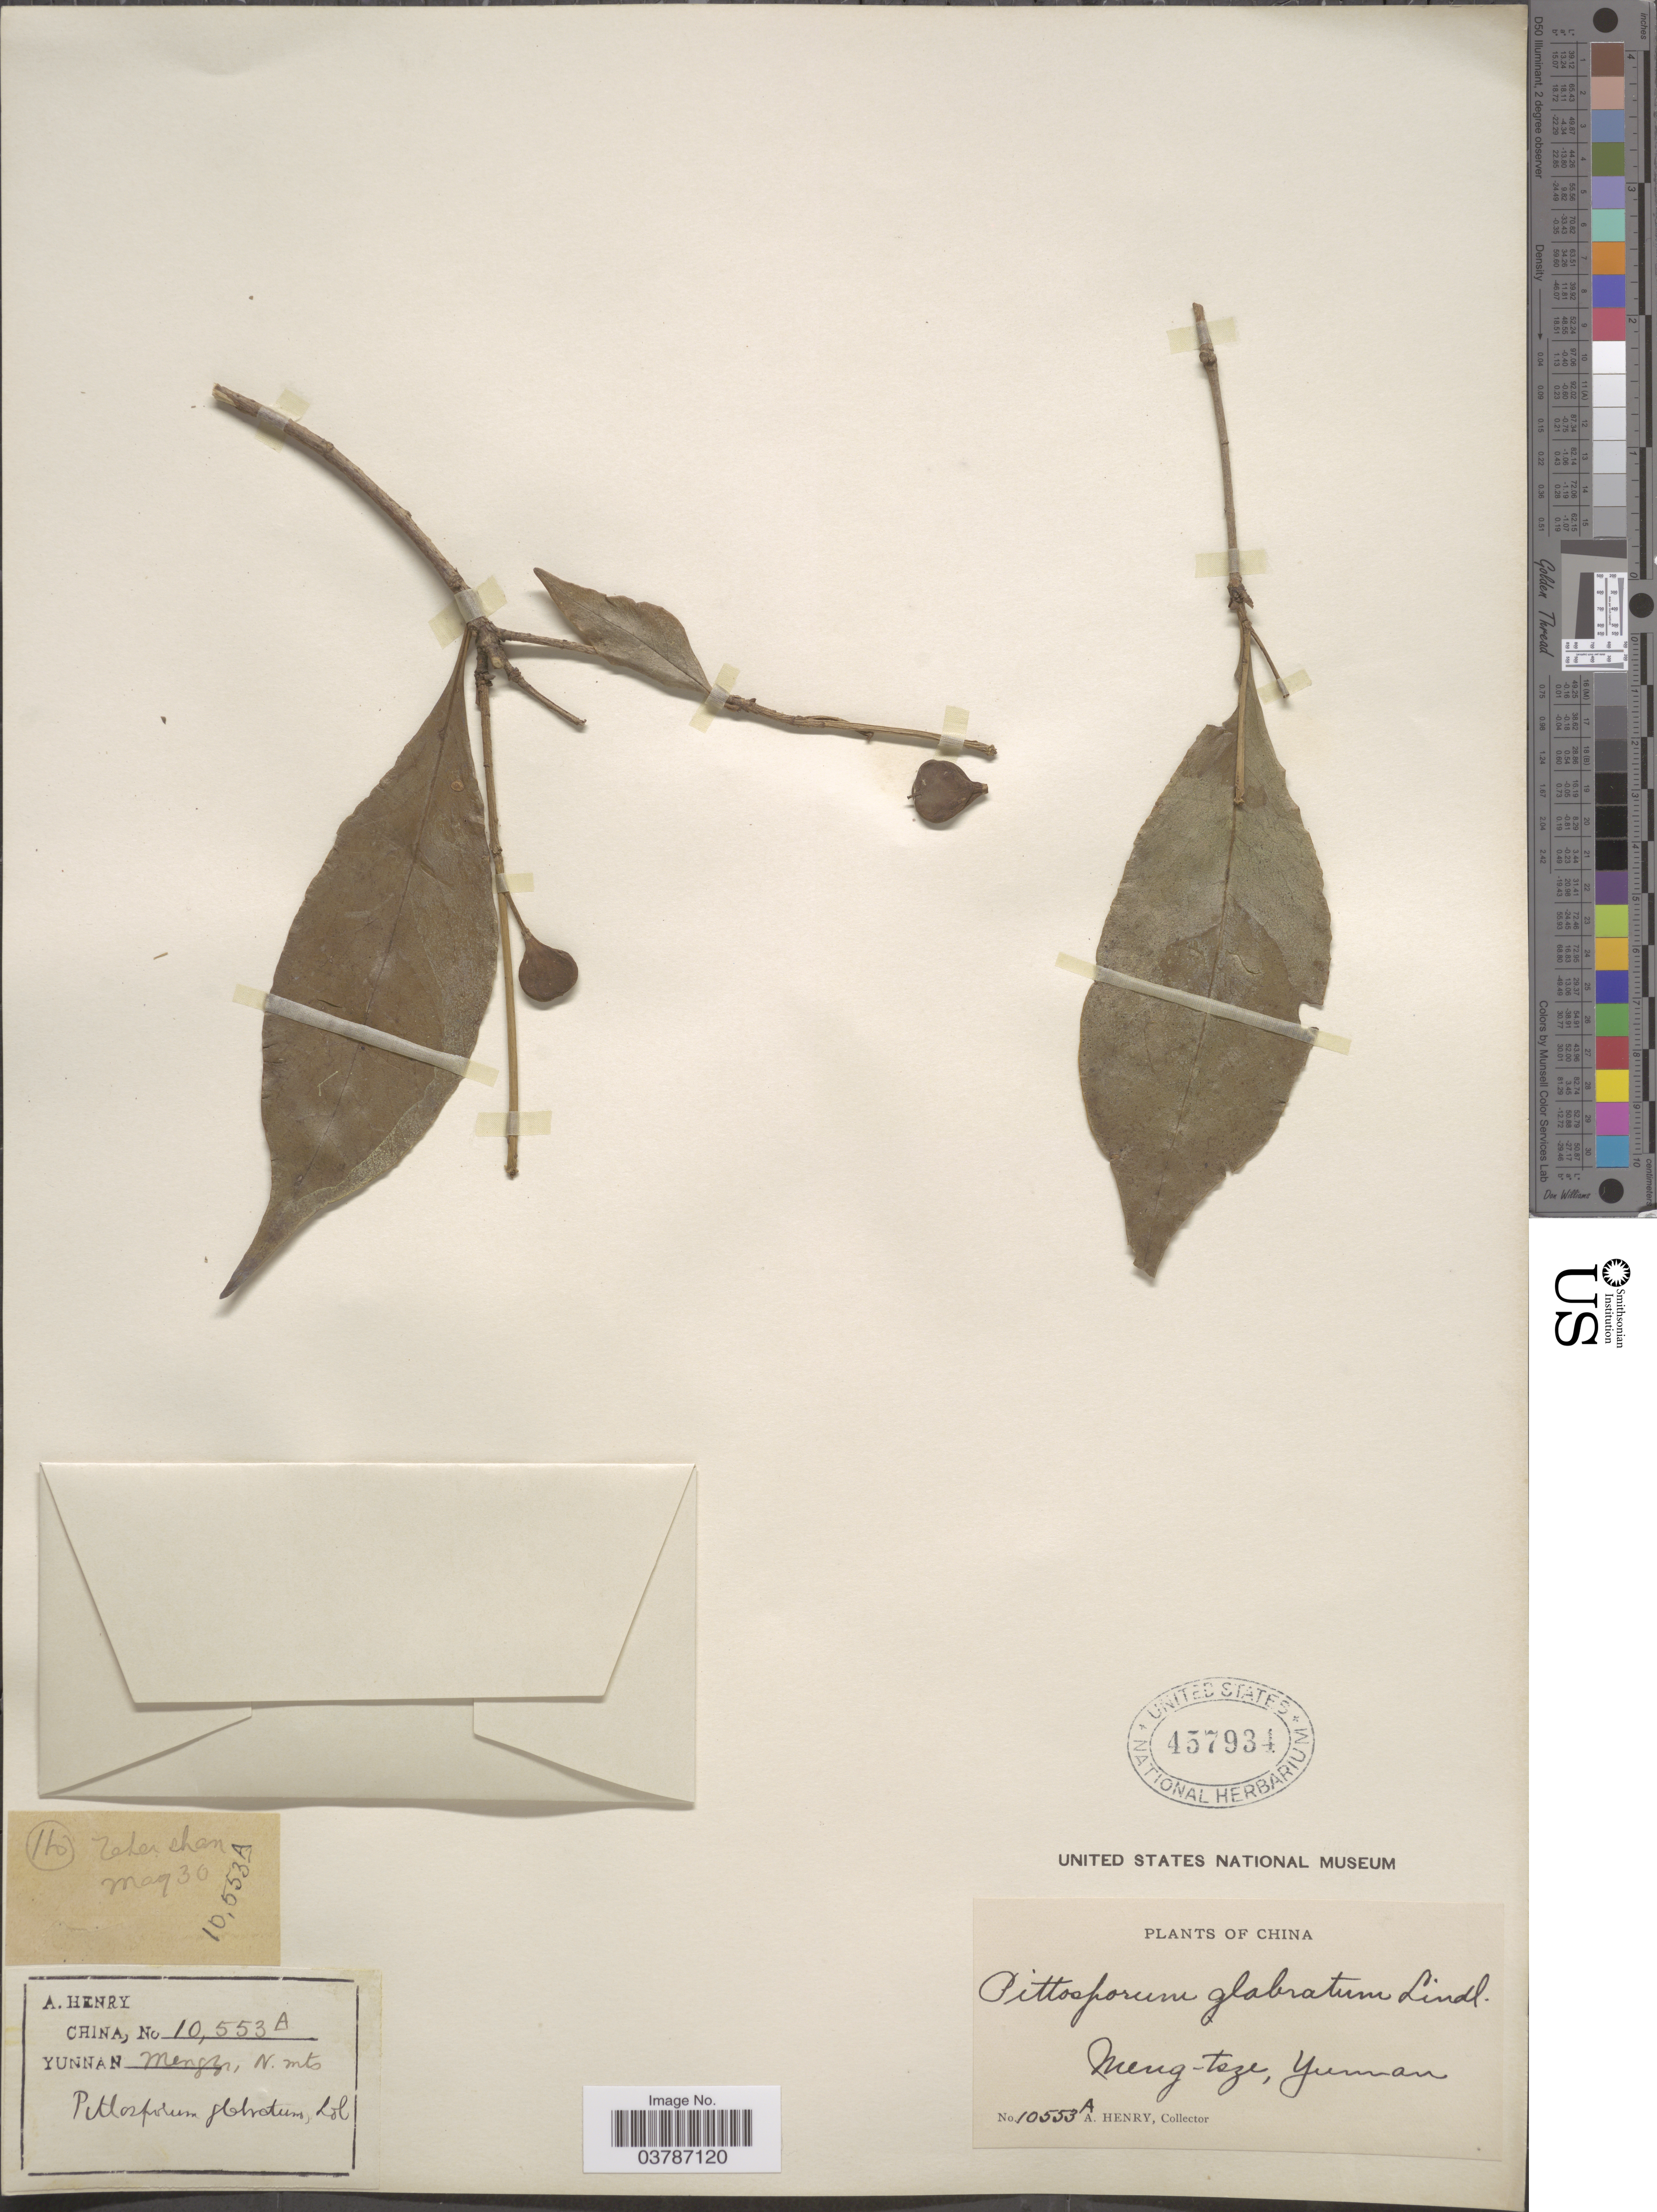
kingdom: Plantae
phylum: Tracheophyta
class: Magnoliopsida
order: Apiales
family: Pittosporaceae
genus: Pittosporum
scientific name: Pittosporum glabratum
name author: Lindl.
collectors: A. Henry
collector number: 10553 A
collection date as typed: Transcribed d/m/y: /5/30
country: China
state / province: Yunnan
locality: Ho Zeher shan.* Meng-tsze, N. mts.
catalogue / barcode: US 457934